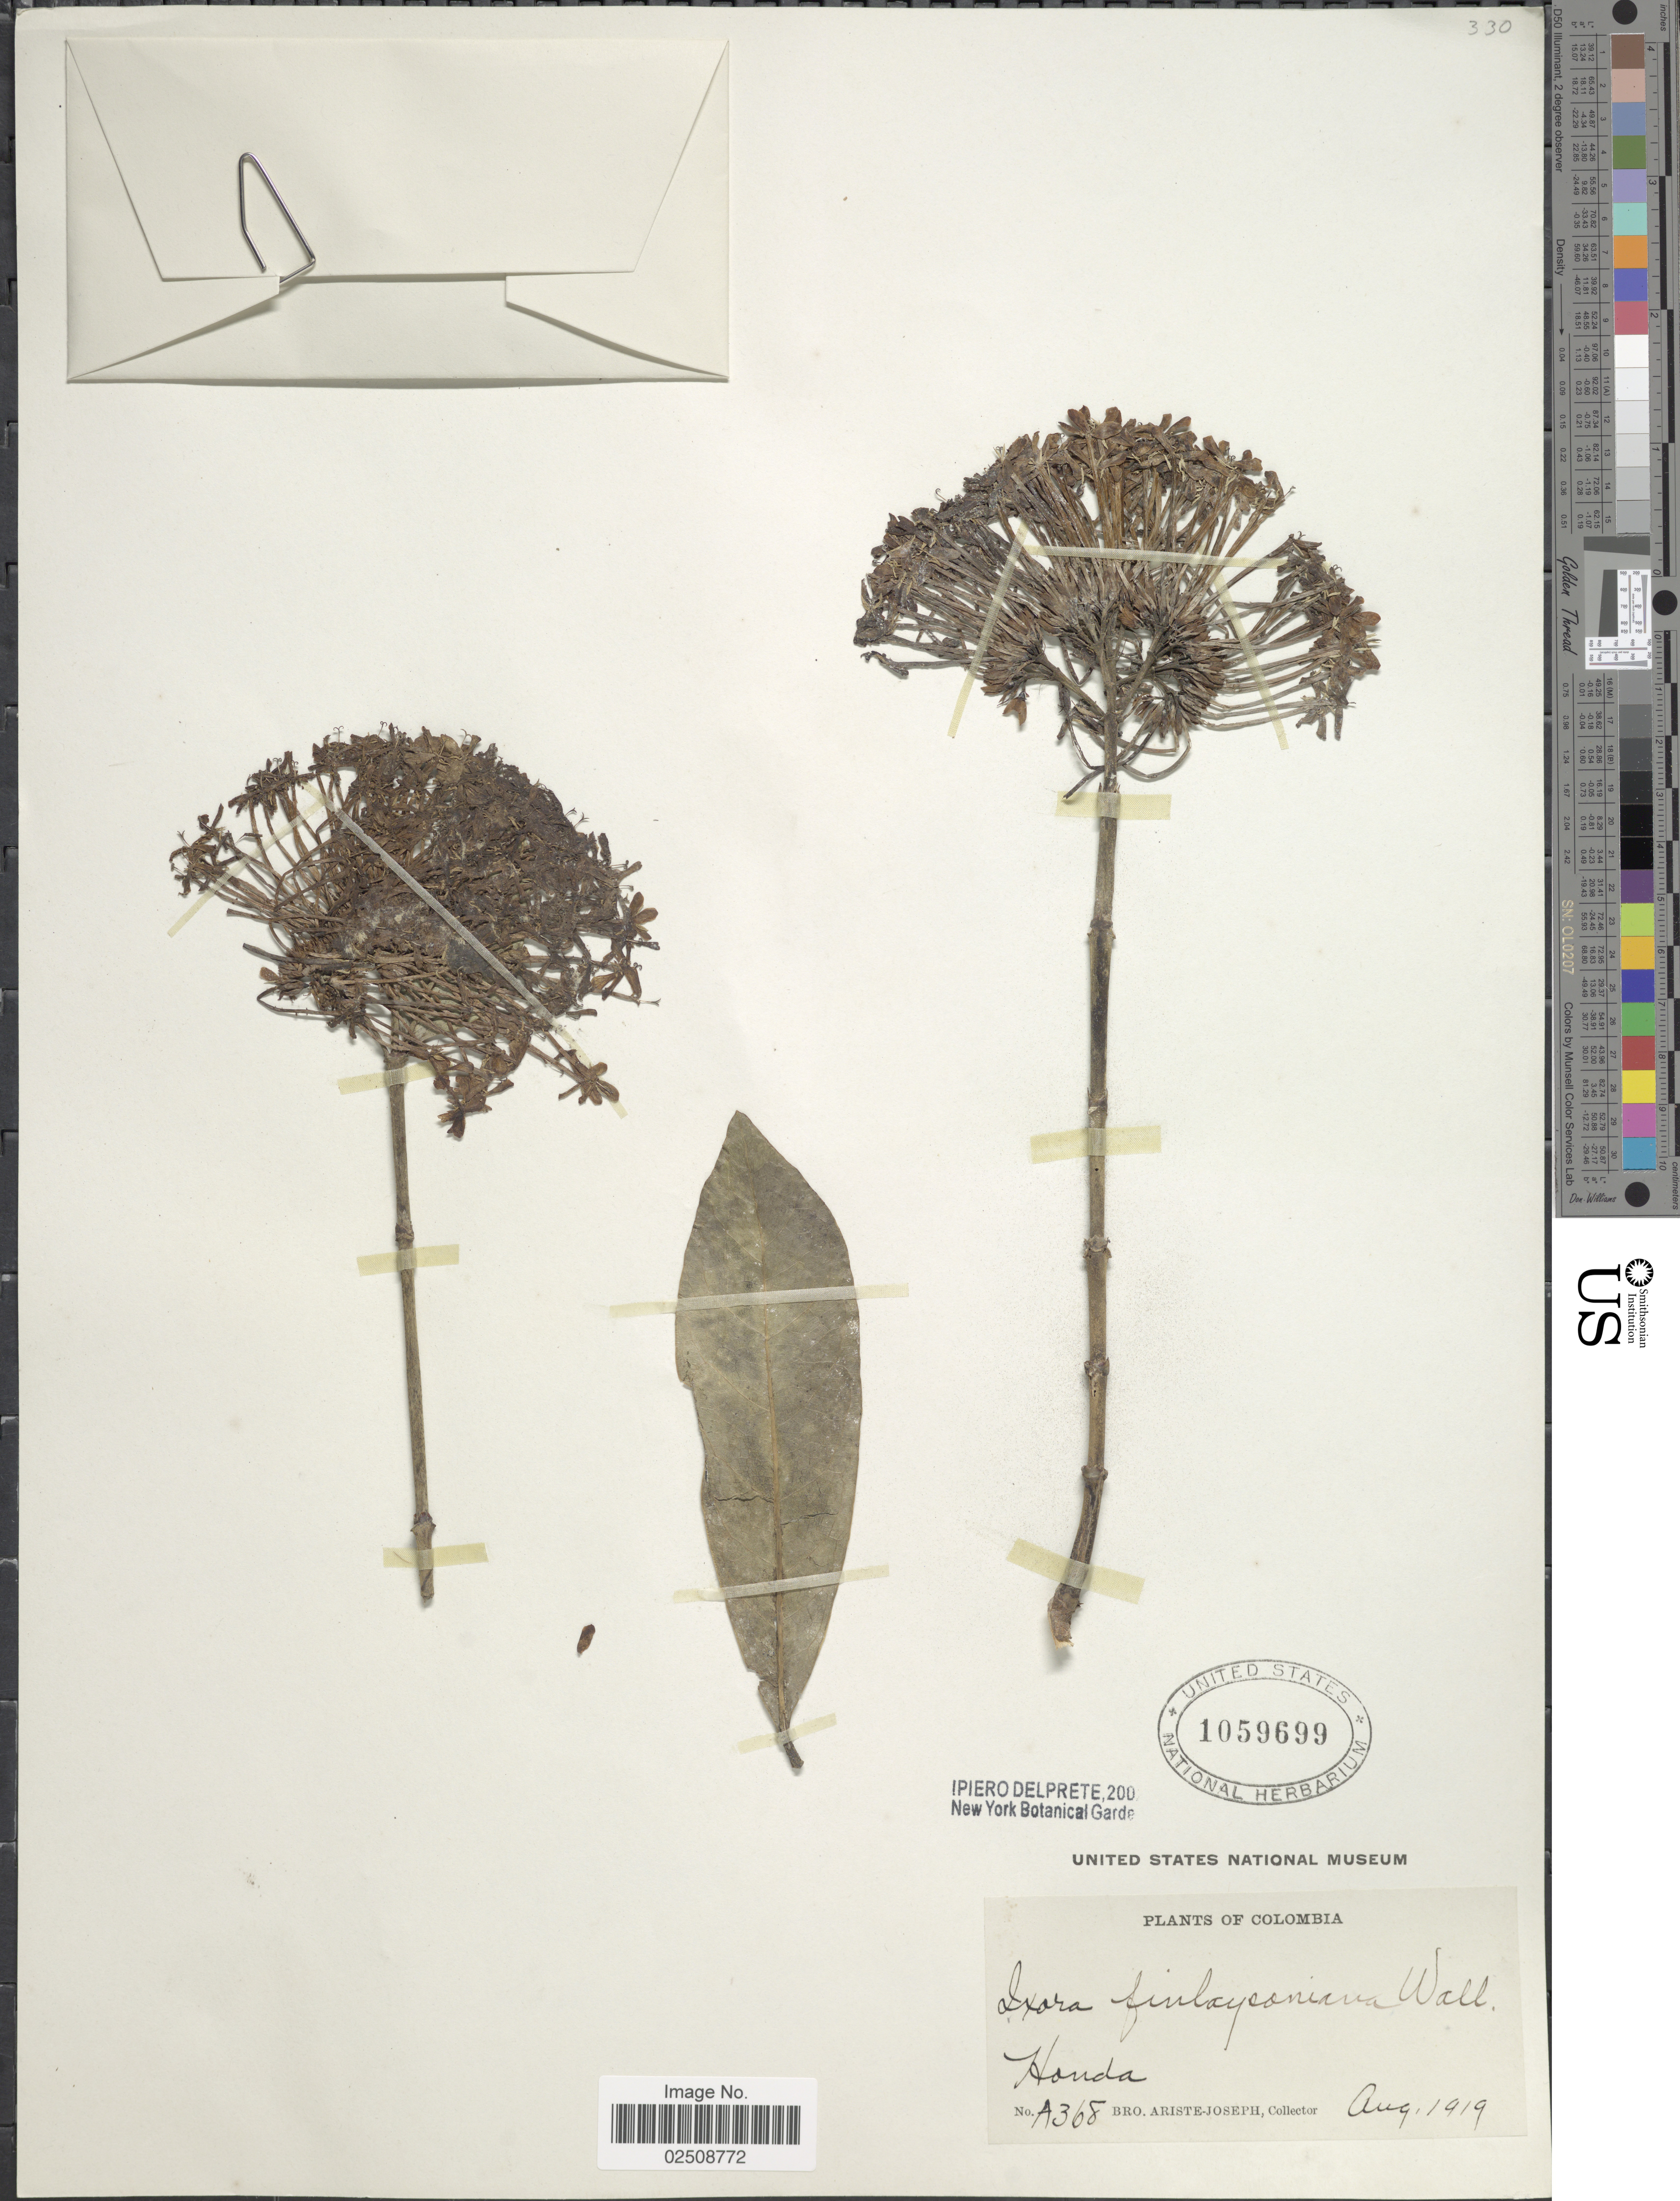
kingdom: Plantae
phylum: Tracheophyta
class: Magnoliopsida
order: Gentianales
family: Rubiaceae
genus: Ixora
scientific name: Ixora finlaysoniana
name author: Wall. ex G. Don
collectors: Bro. Ariste-Joseph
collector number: A368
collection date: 1919-08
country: Colombia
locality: Honda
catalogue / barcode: US 1059699